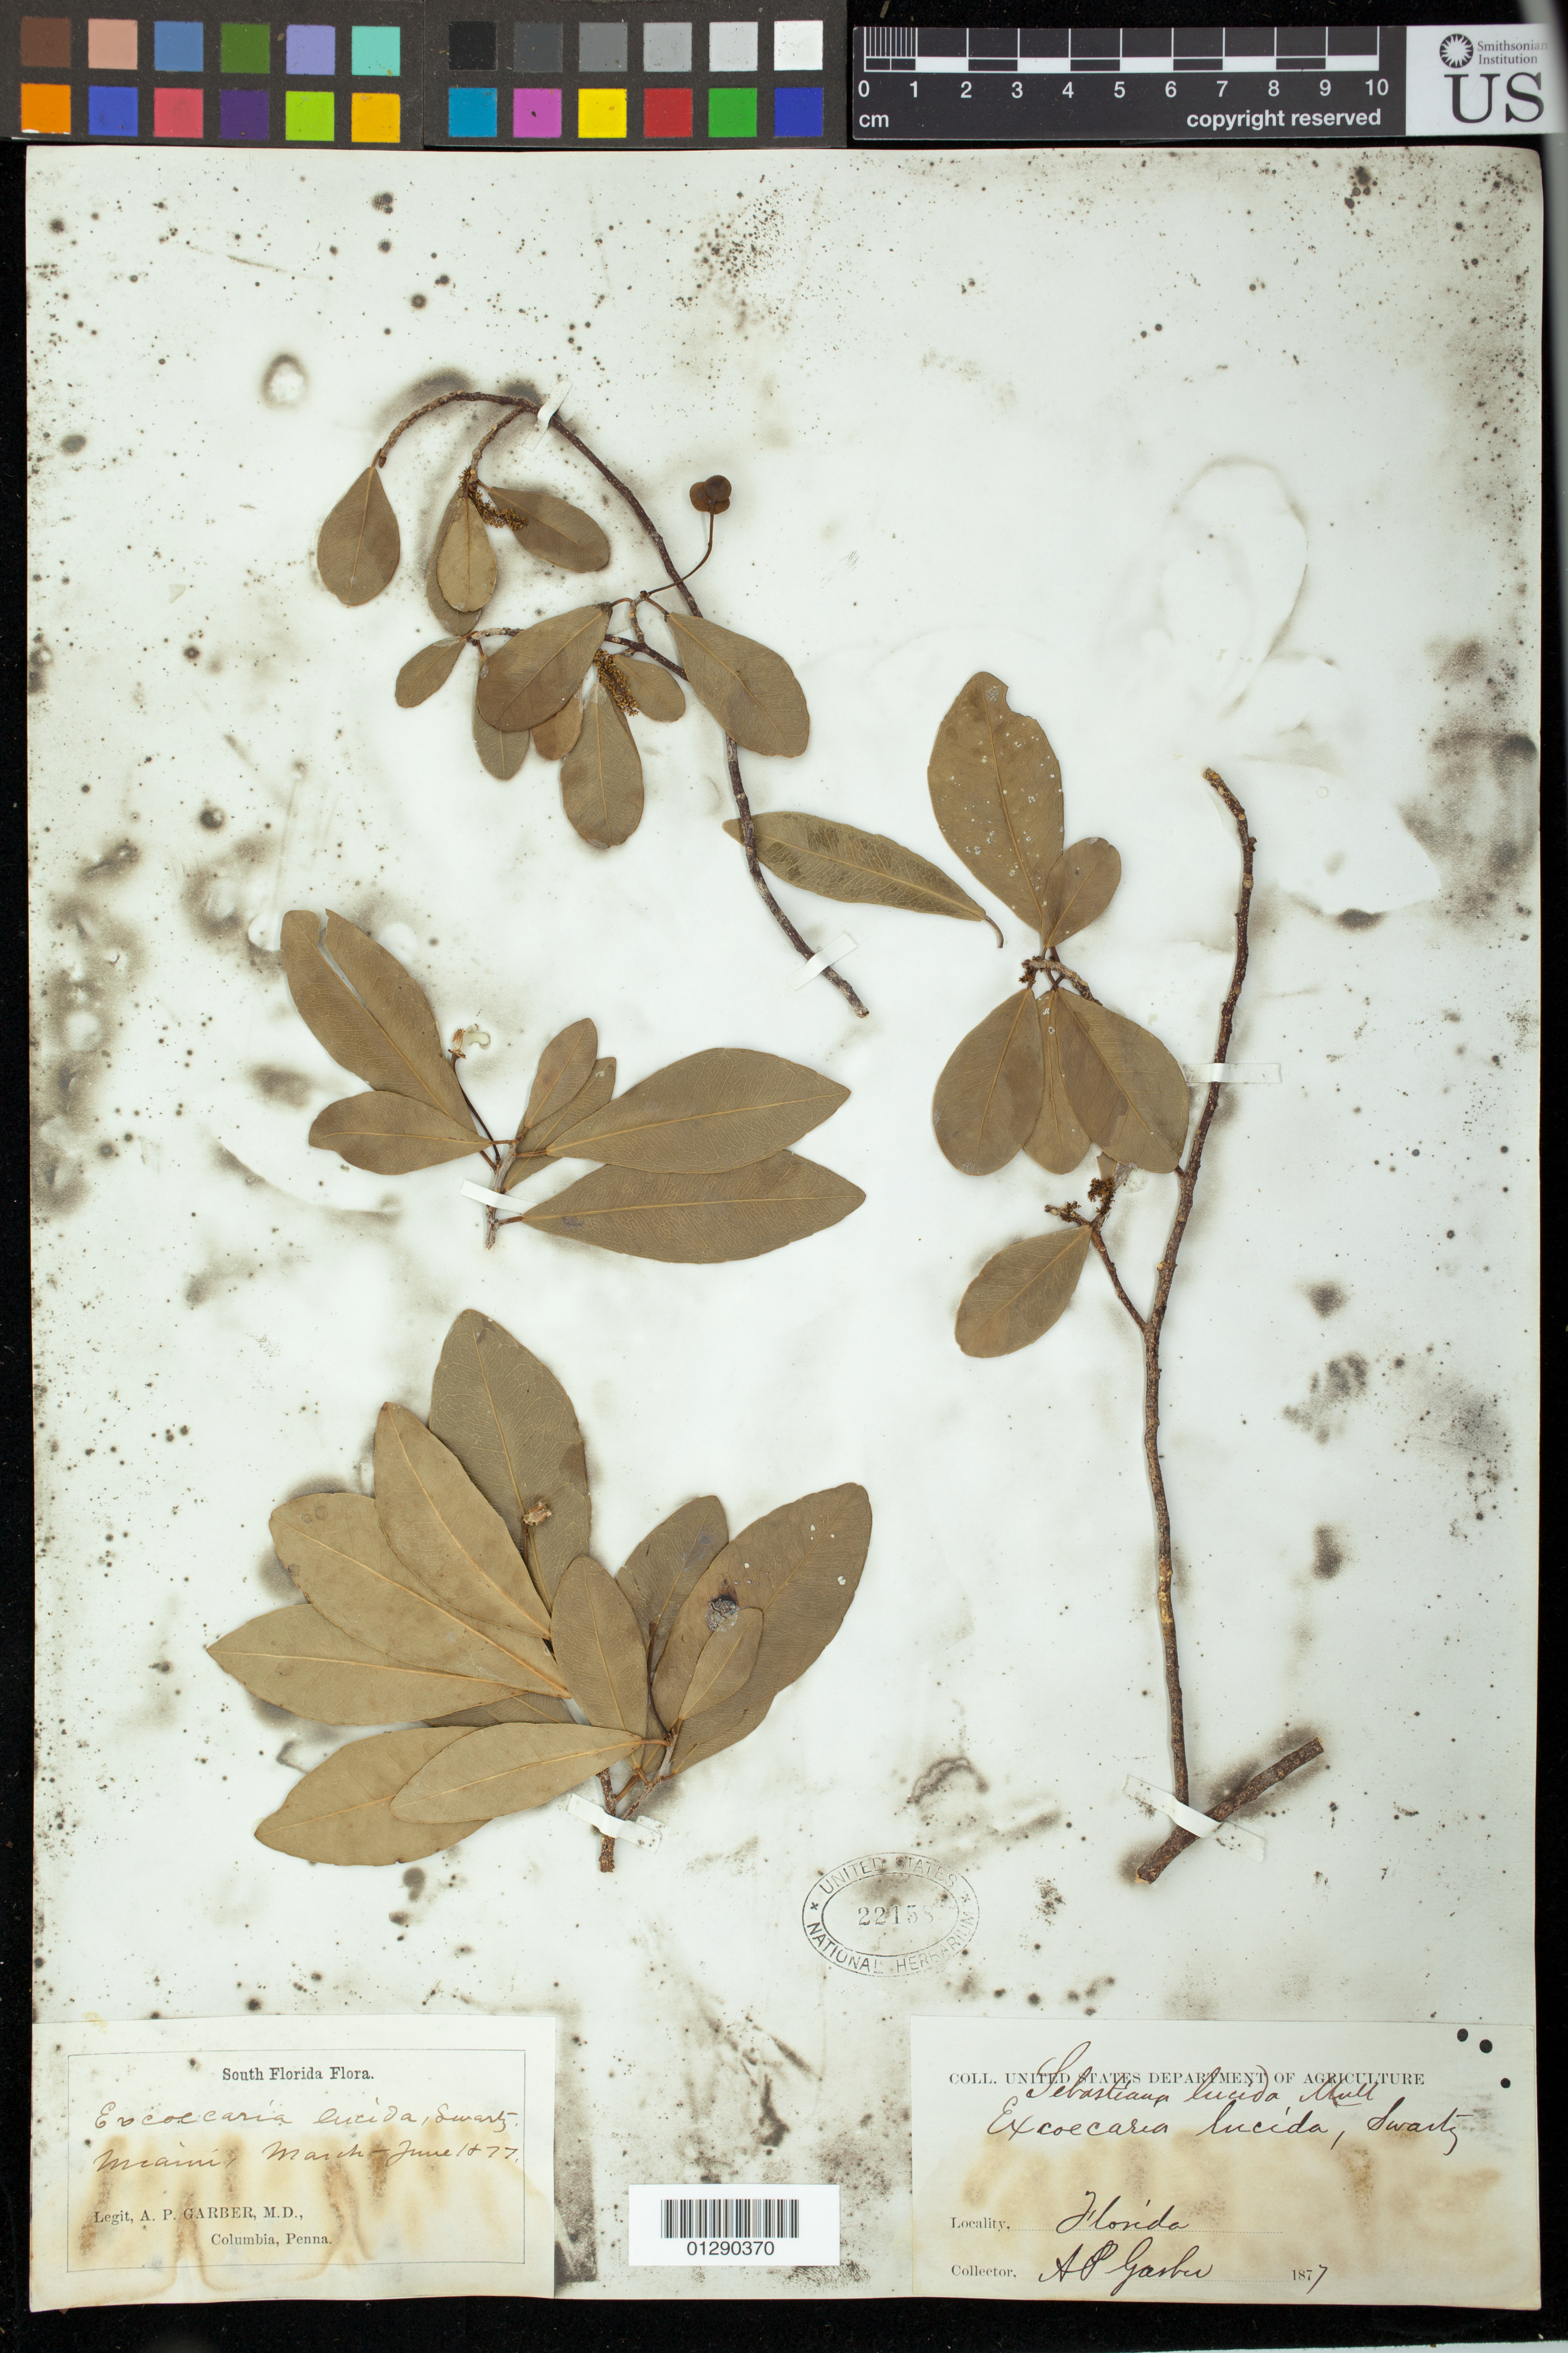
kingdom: Plantae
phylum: Tracheophyta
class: Magnoliopsida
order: Malpighiales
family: Euphorbiaceae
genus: Gymnanthes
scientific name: Gymnanthes lucida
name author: Sw.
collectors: A. P. Garber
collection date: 1877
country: United States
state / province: Florida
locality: Key West.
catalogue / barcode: US 22158